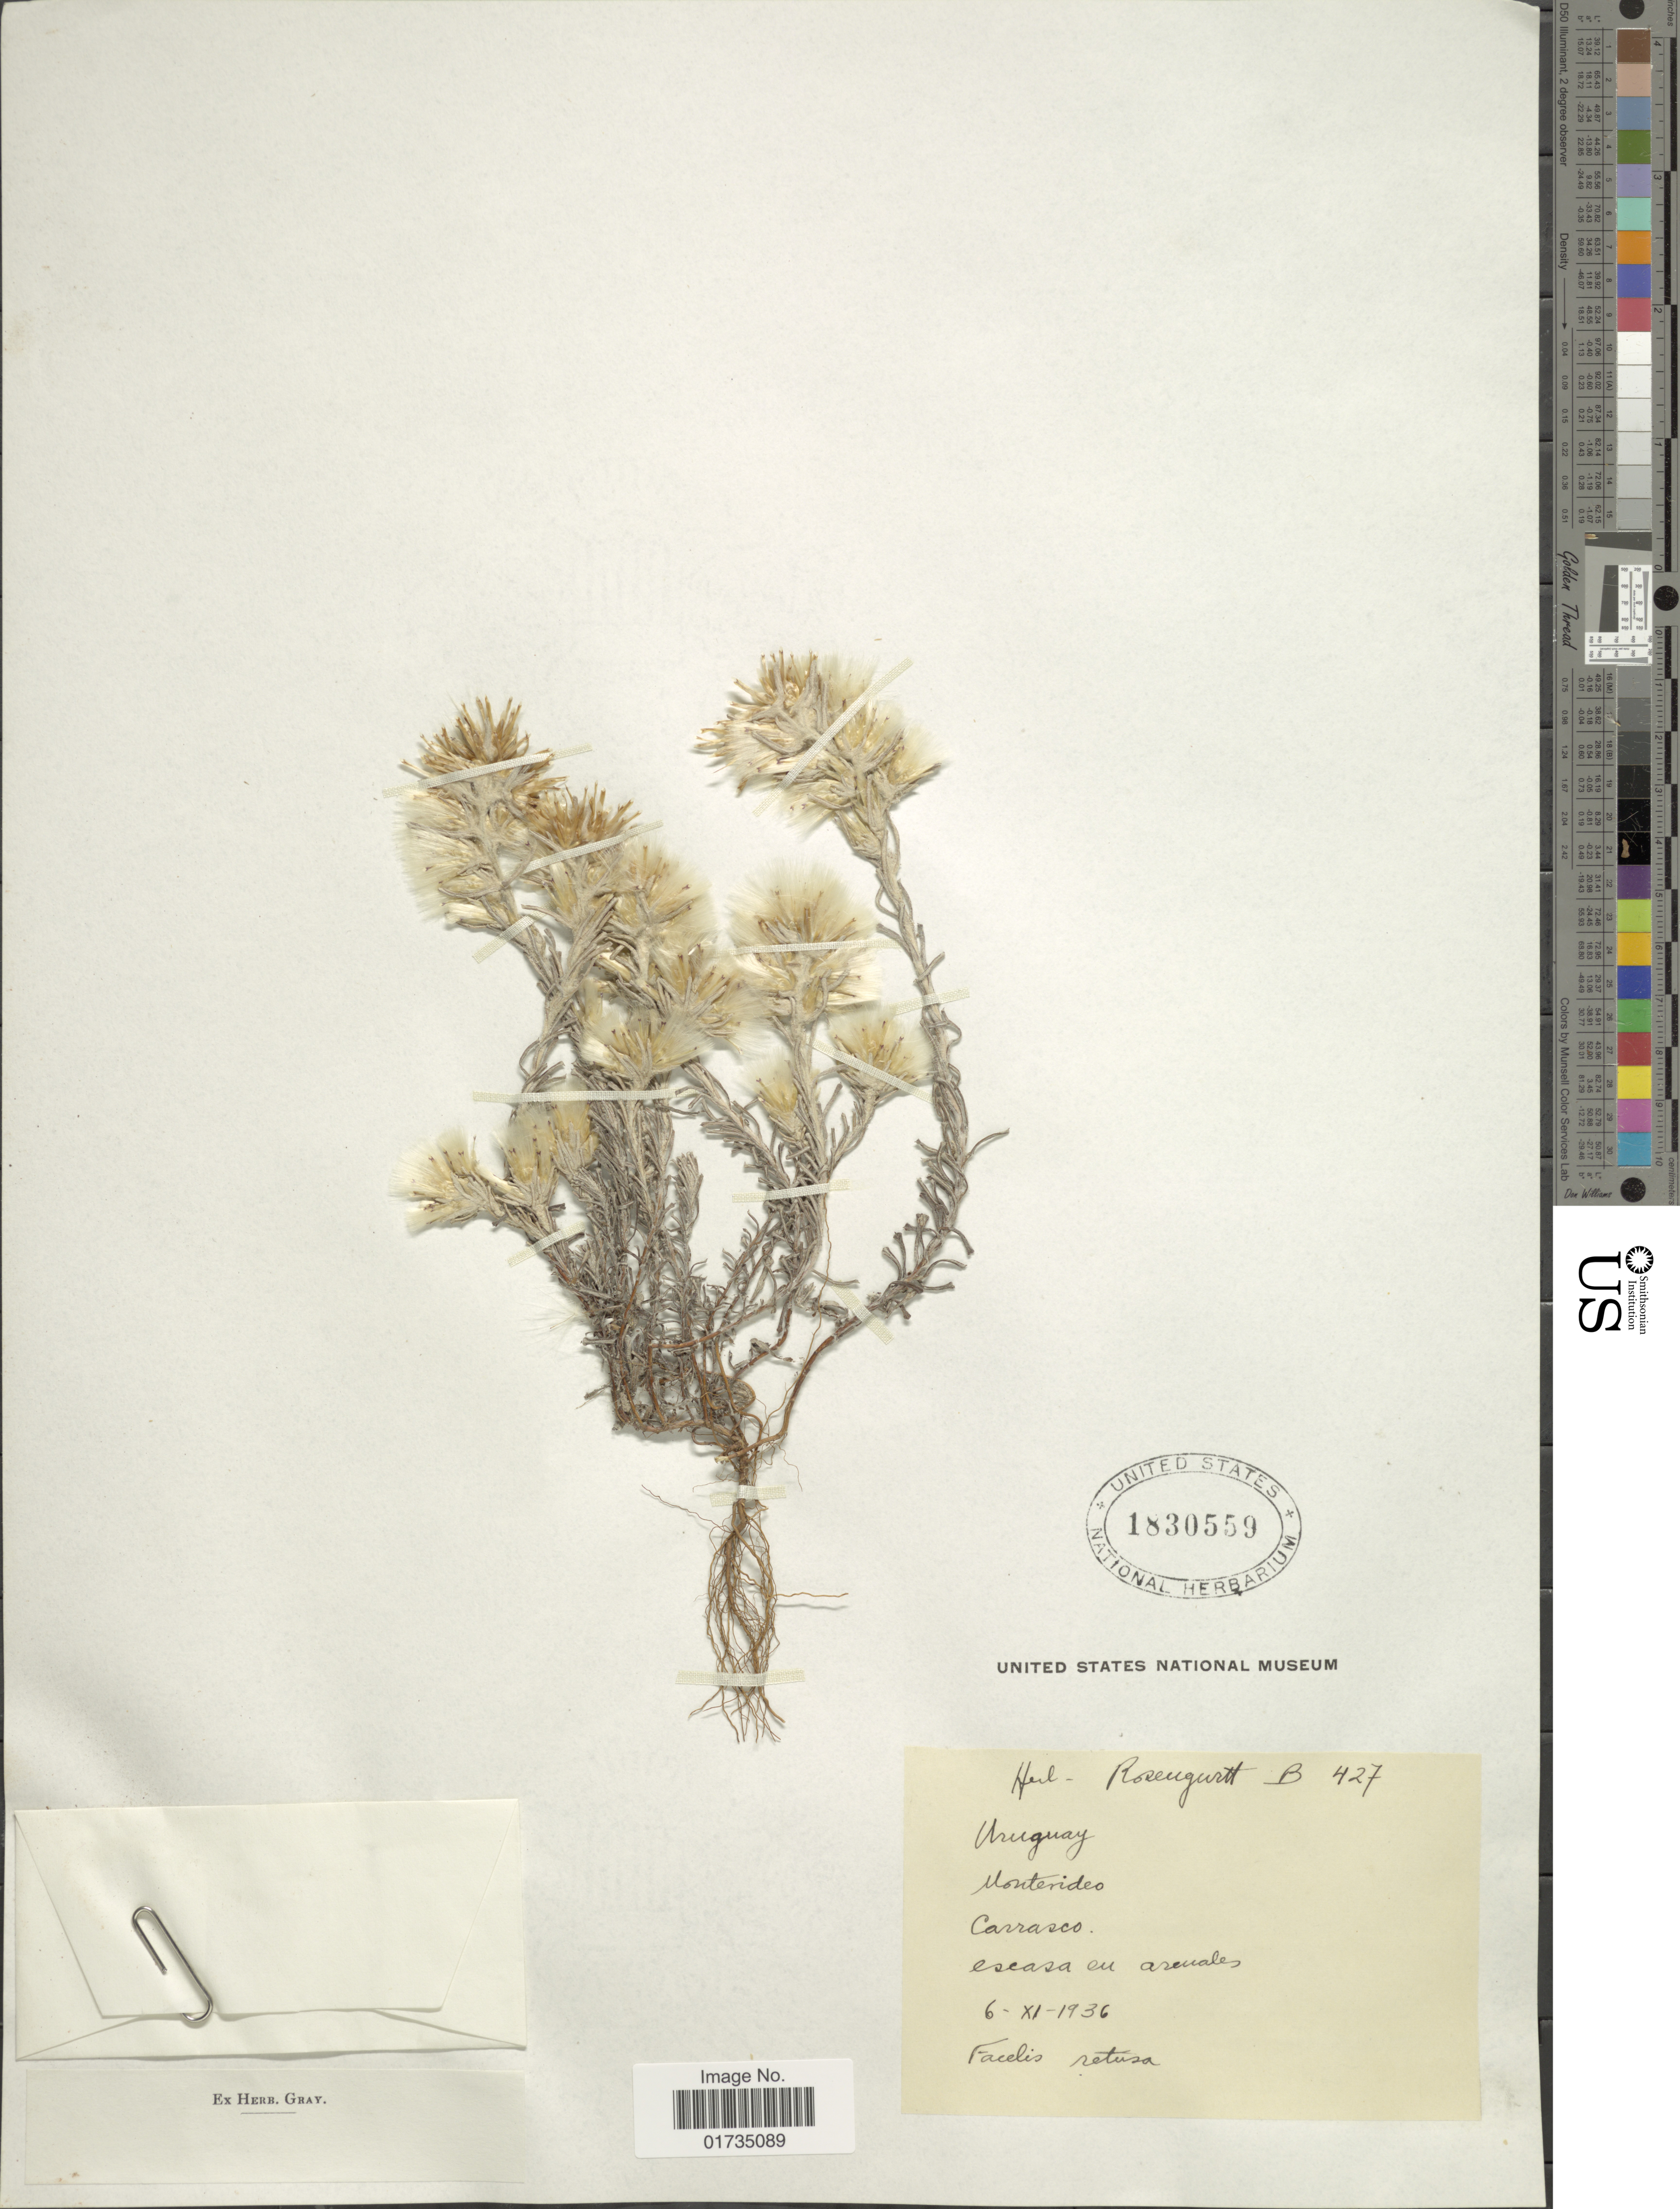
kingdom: Plantae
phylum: Tracheophyta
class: Magnoliopsida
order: Asterales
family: Asteraceae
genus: Facelis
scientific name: Facelis retusa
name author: (Lam.) Sch. Bip.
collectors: ex herb. Rosengurtt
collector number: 427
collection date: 1936-11-06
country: Uruguay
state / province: Montevideo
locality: Uruguay. Montevideo. Carrasco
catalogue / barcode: US 1830559